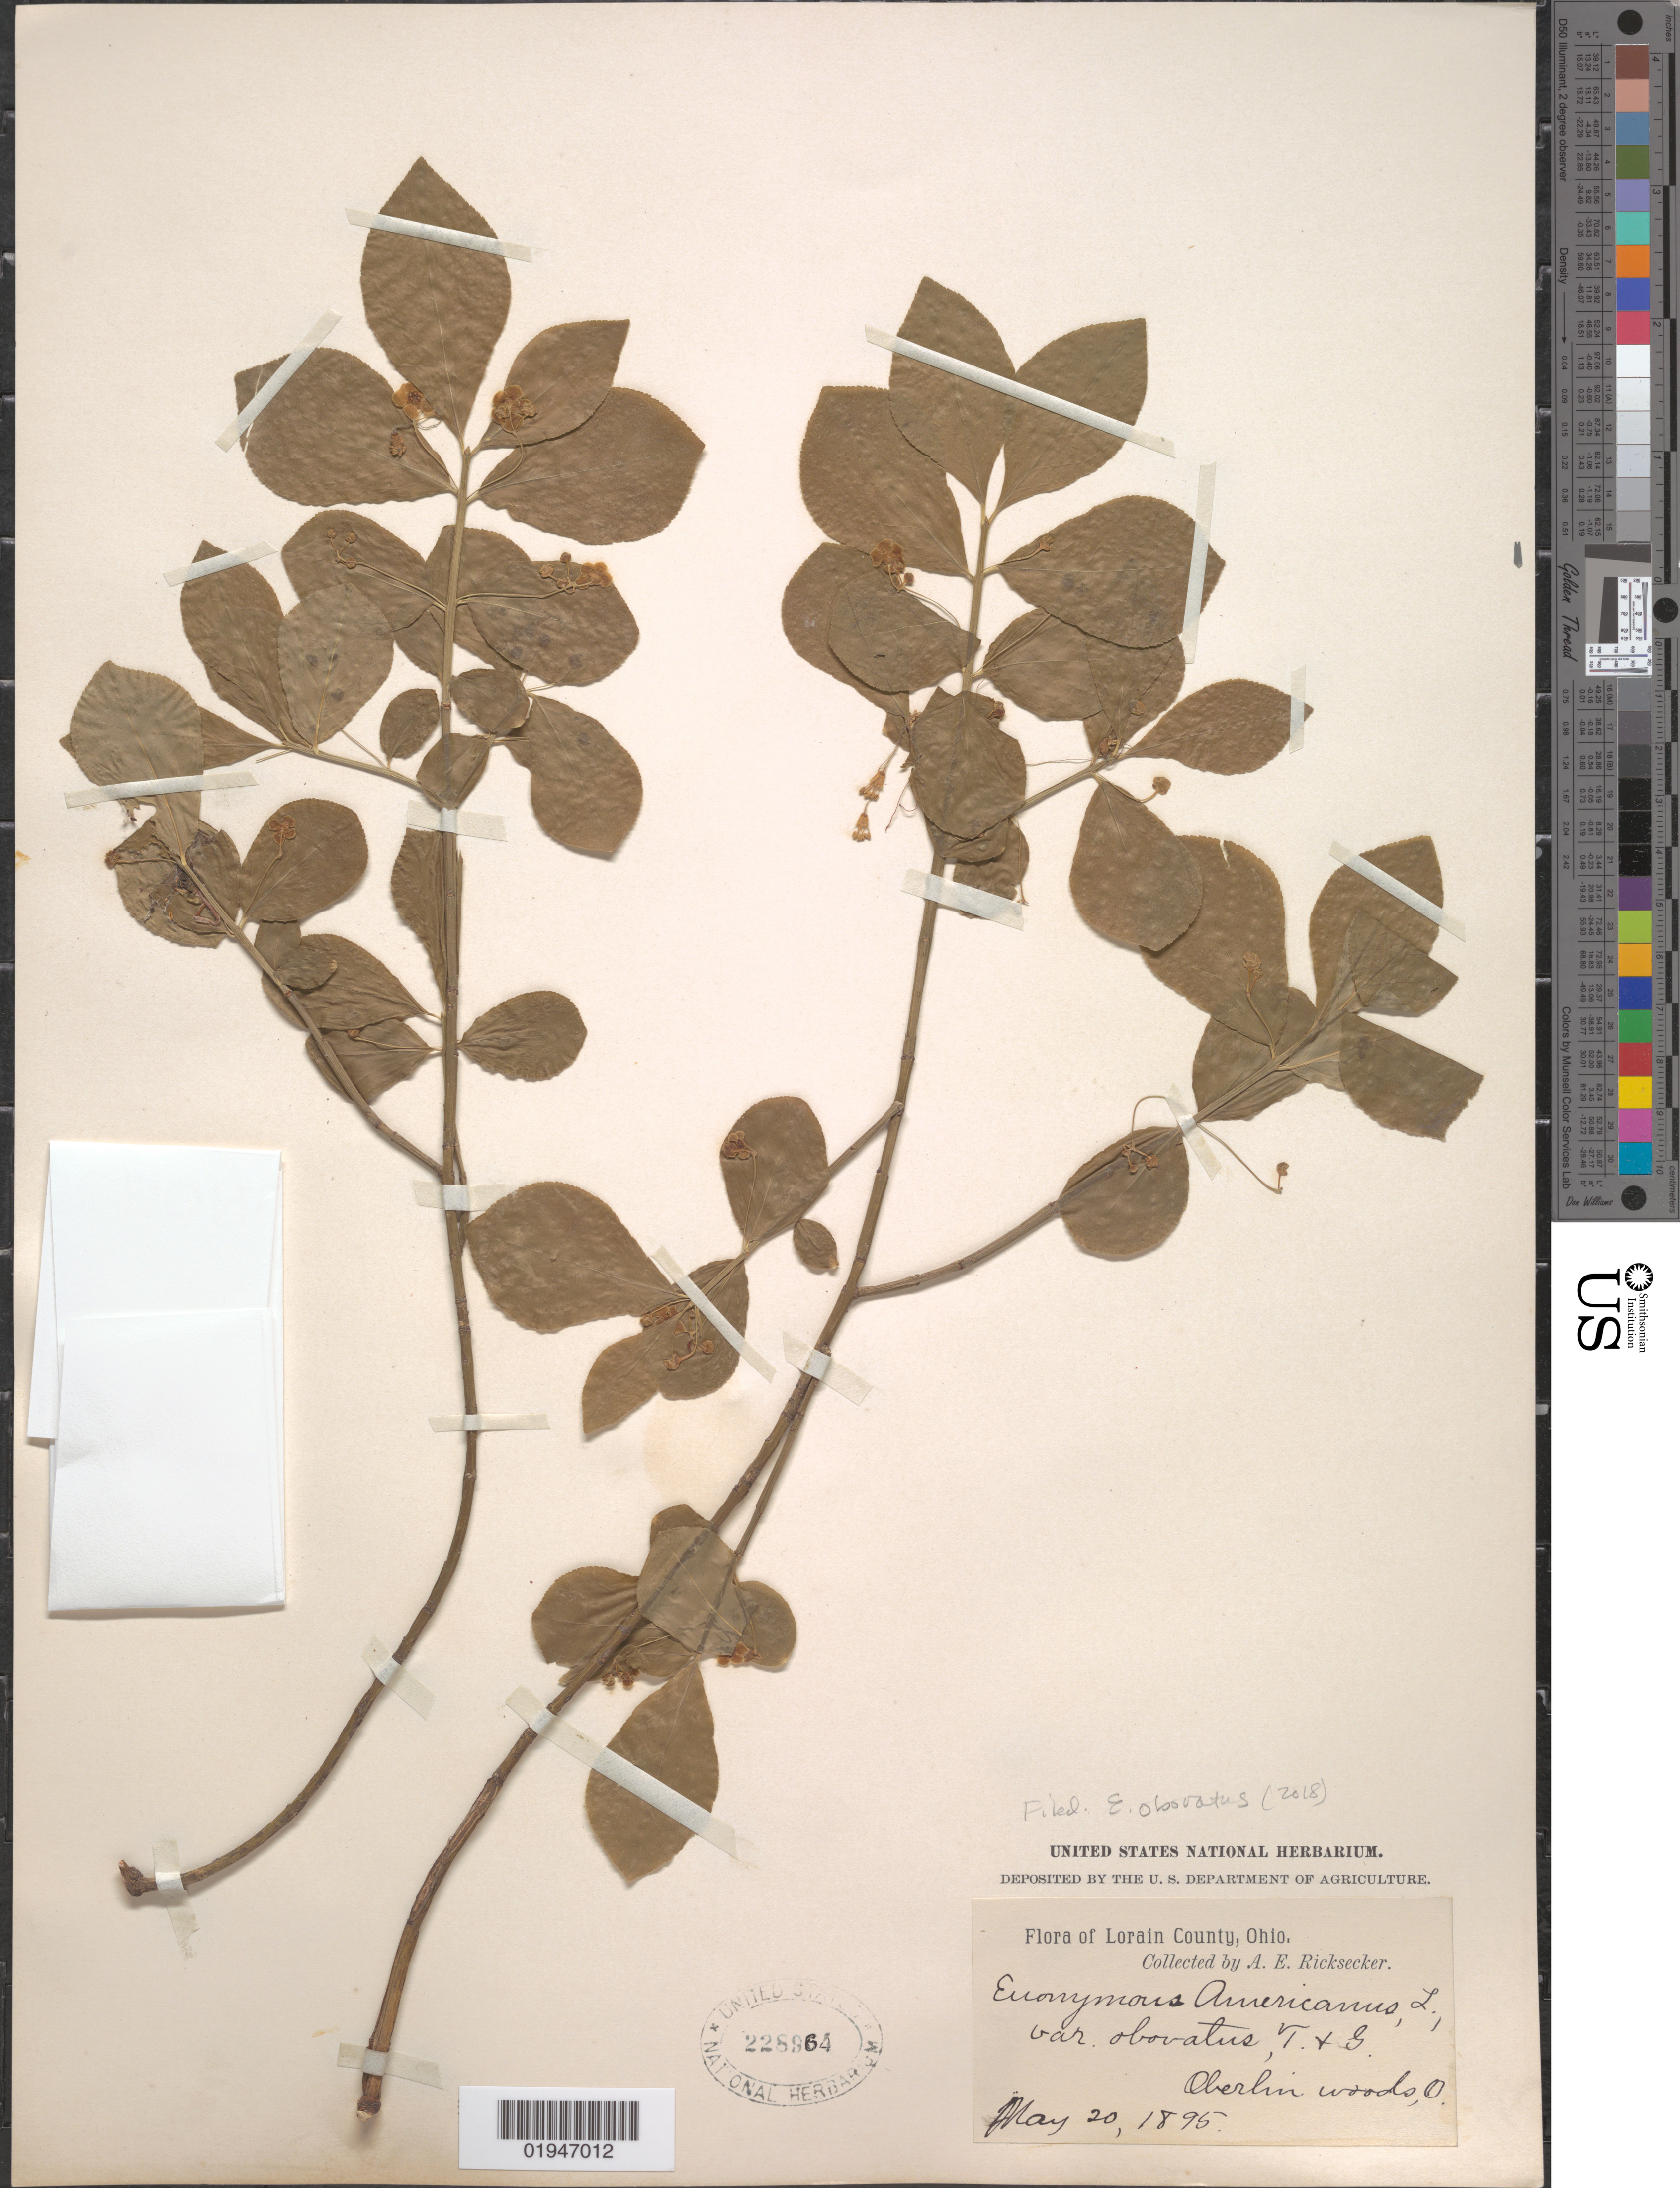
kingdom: Plantae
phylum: Tracheophyta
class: Magnoliopsida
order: Celastrales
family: Celastraceae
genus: Euonymus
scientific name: Euonymus obovatus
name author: Nutt.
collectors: A. E. Ricksecker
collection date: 1895-05-20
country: United States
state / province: Ohio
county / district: Lorain County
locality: Oberlin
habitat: Woods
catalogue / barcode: US 228964